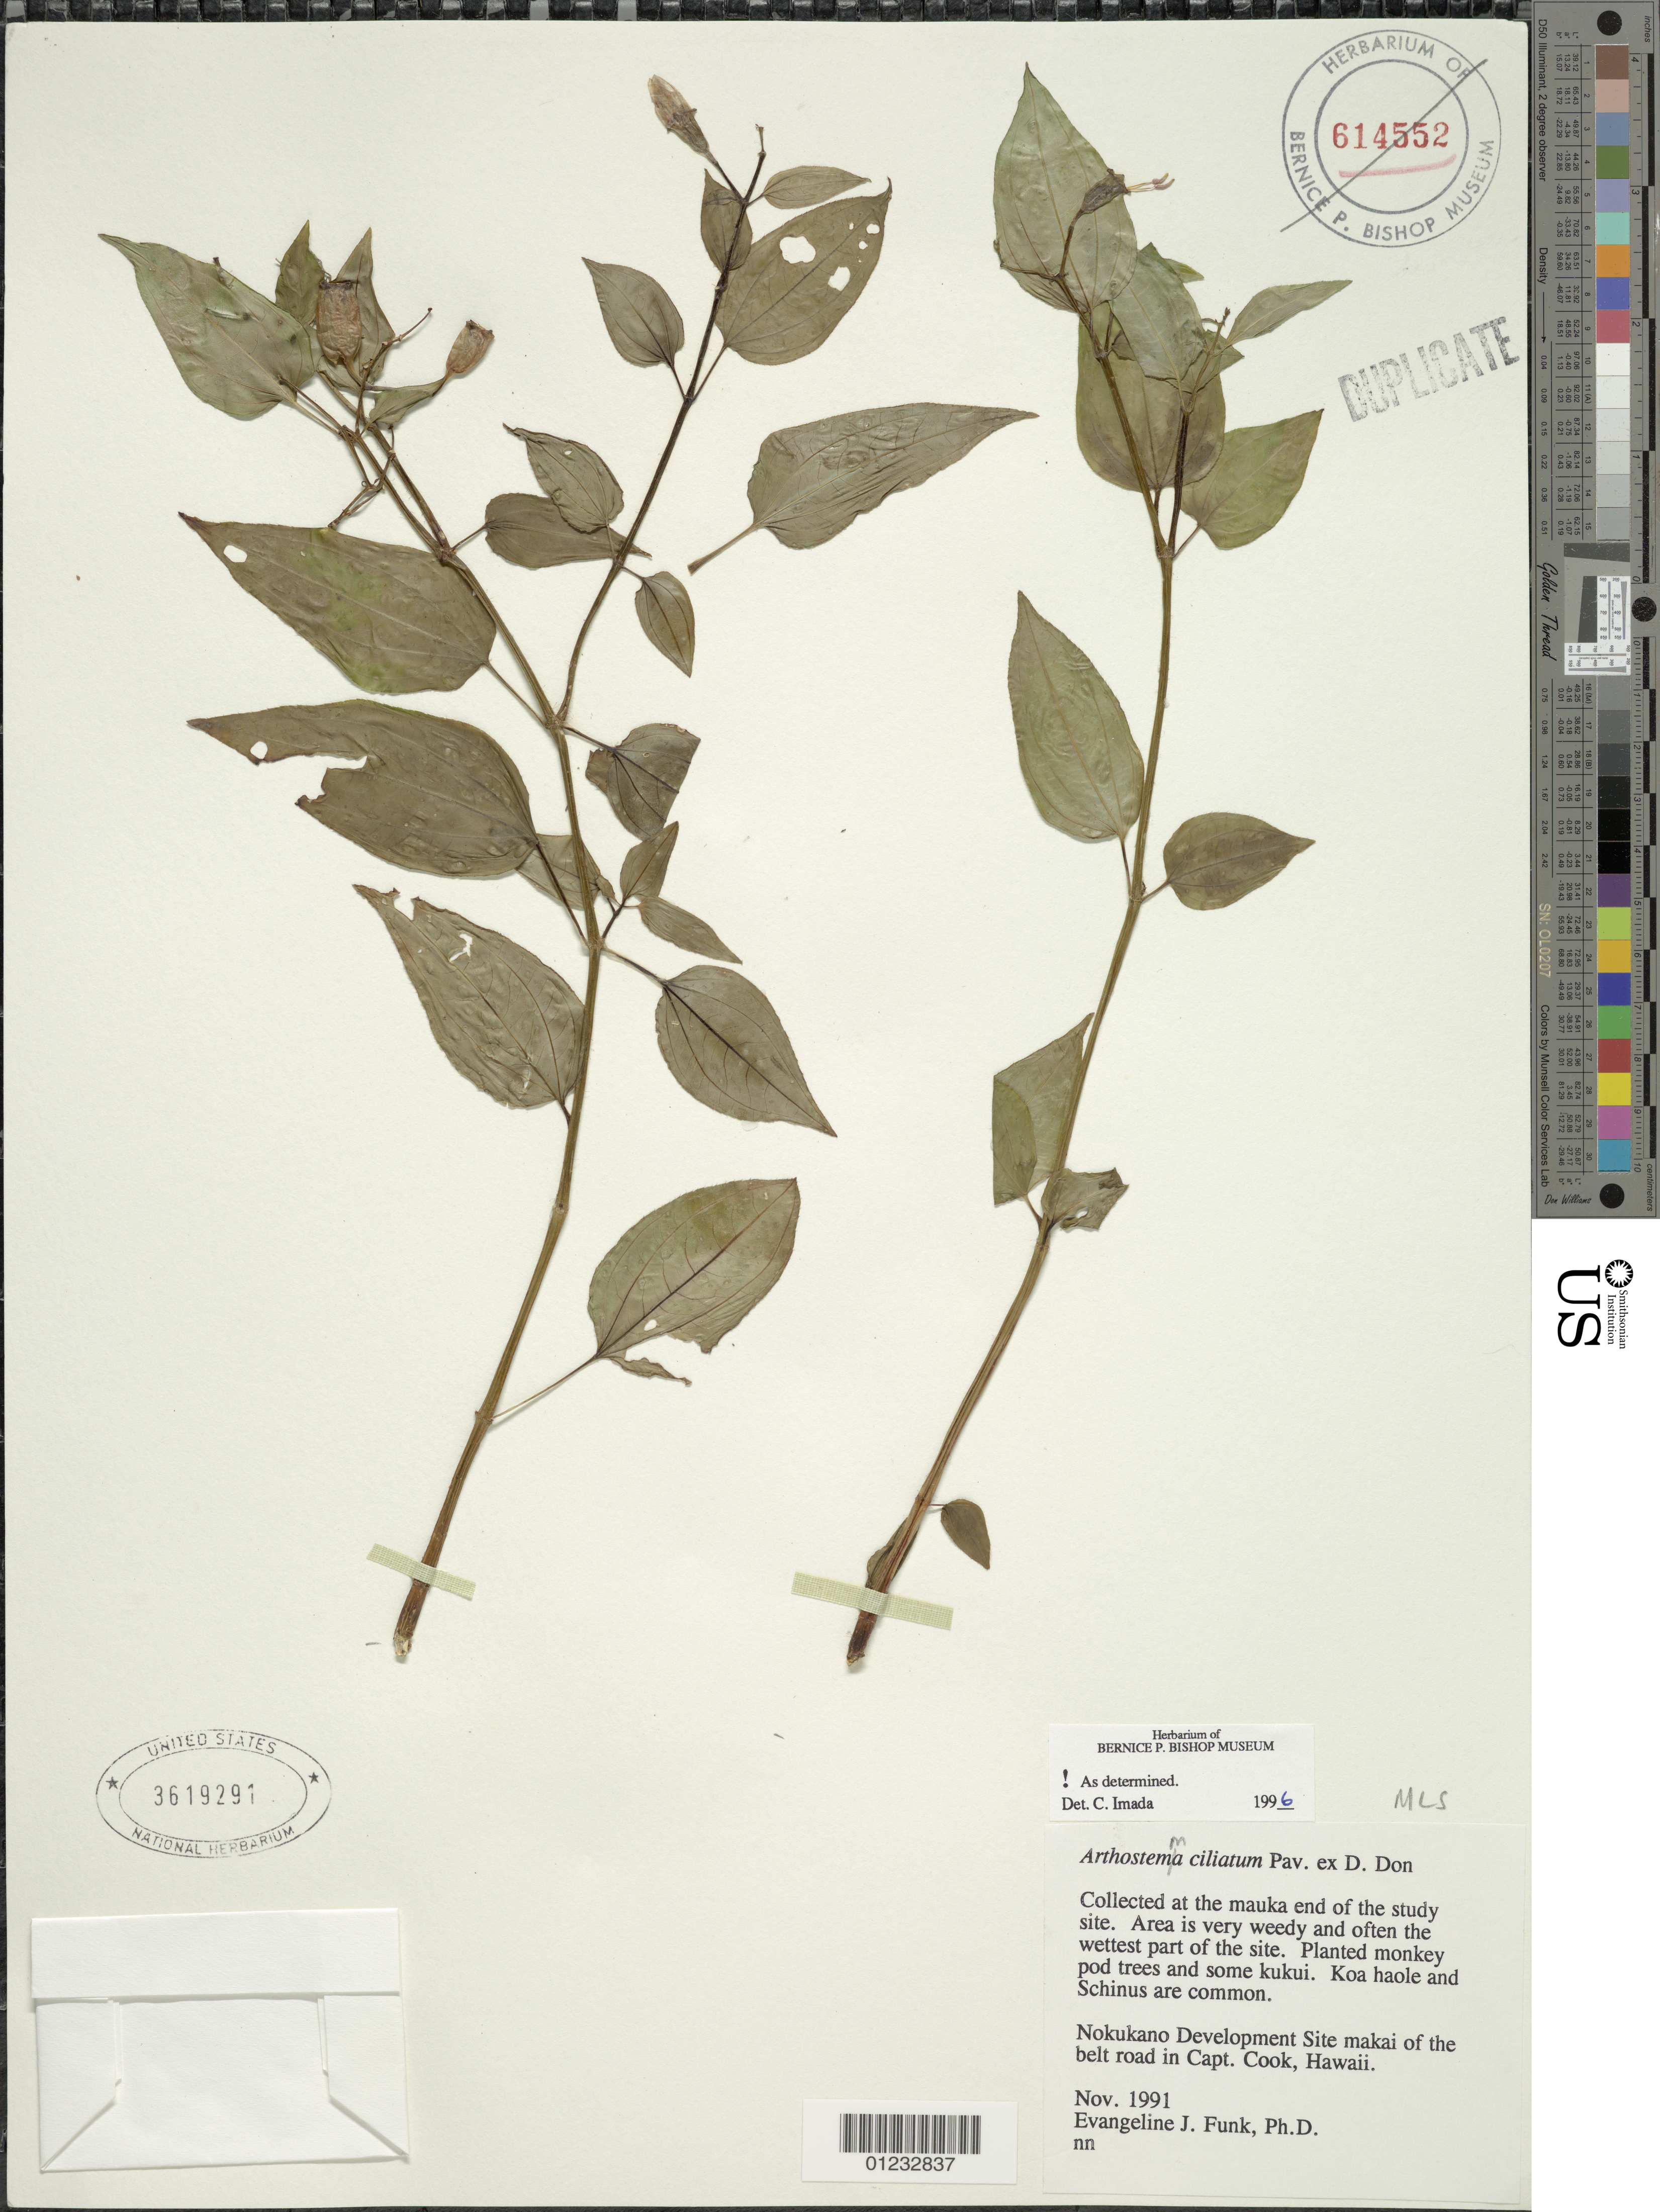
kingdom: Plantae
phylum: Tracheophyta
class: Magnoliopsida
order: Myrtales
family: Melastomataceae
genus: Arthrostemma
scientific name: Arthrostemma ciliatum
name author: Pav. ex D. Don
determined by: Imada, C. T.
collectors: E. Funk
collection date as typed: Nov 1991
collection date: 1991-11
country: United States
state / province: Hawaii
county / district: Hawaii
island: Hawaii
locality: Nokukano Development Site makai of the belt rd in Capt. Cook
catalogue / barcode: US 3619291